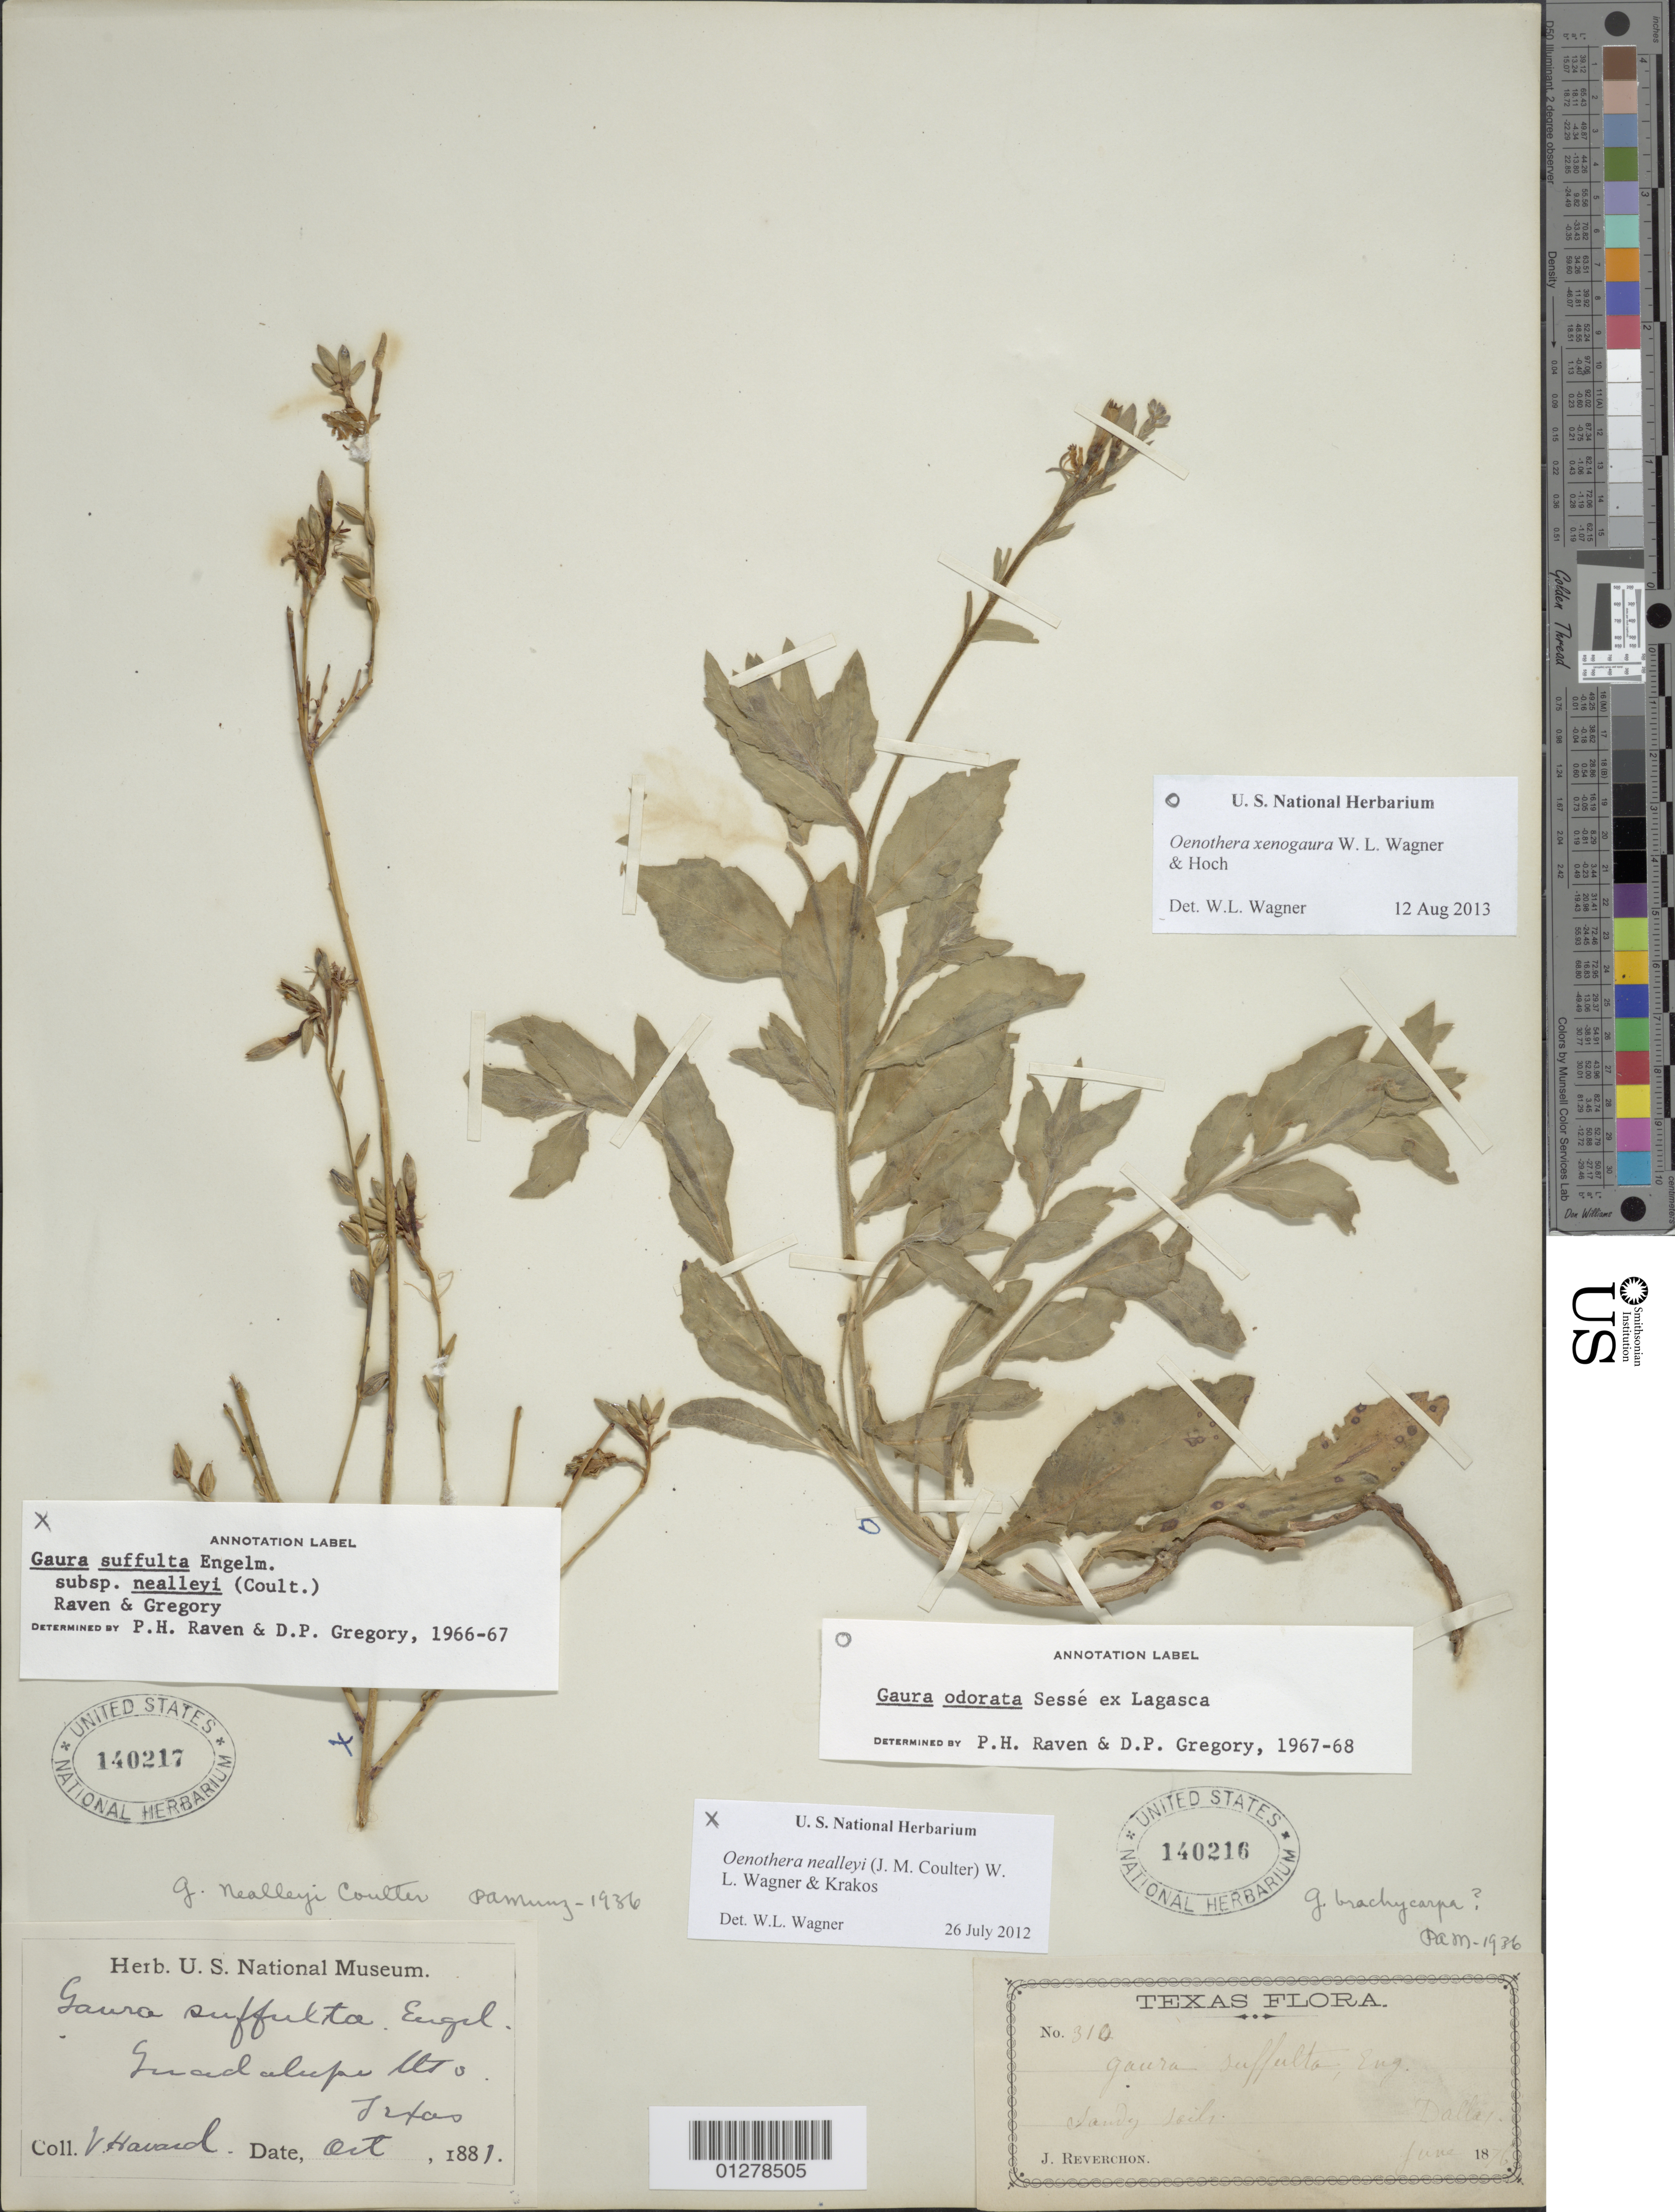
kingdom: Plantae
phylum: Tracheophyta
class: Magnoliopsida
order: Myrtales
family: Onagraceae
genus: Oenothera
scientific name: Oenothera nealleyi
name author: (J.M. Coult.) Krakos & W.L. Wagner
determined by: Wagner, W. L., (BOT), Smithsonian Institution - National Museum of Natural History (UNITED STATES)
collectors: J. Reverchon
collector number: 310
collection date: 1876-06/1876-07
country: United States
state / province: Texas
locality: Dallas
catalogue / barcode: US 140216